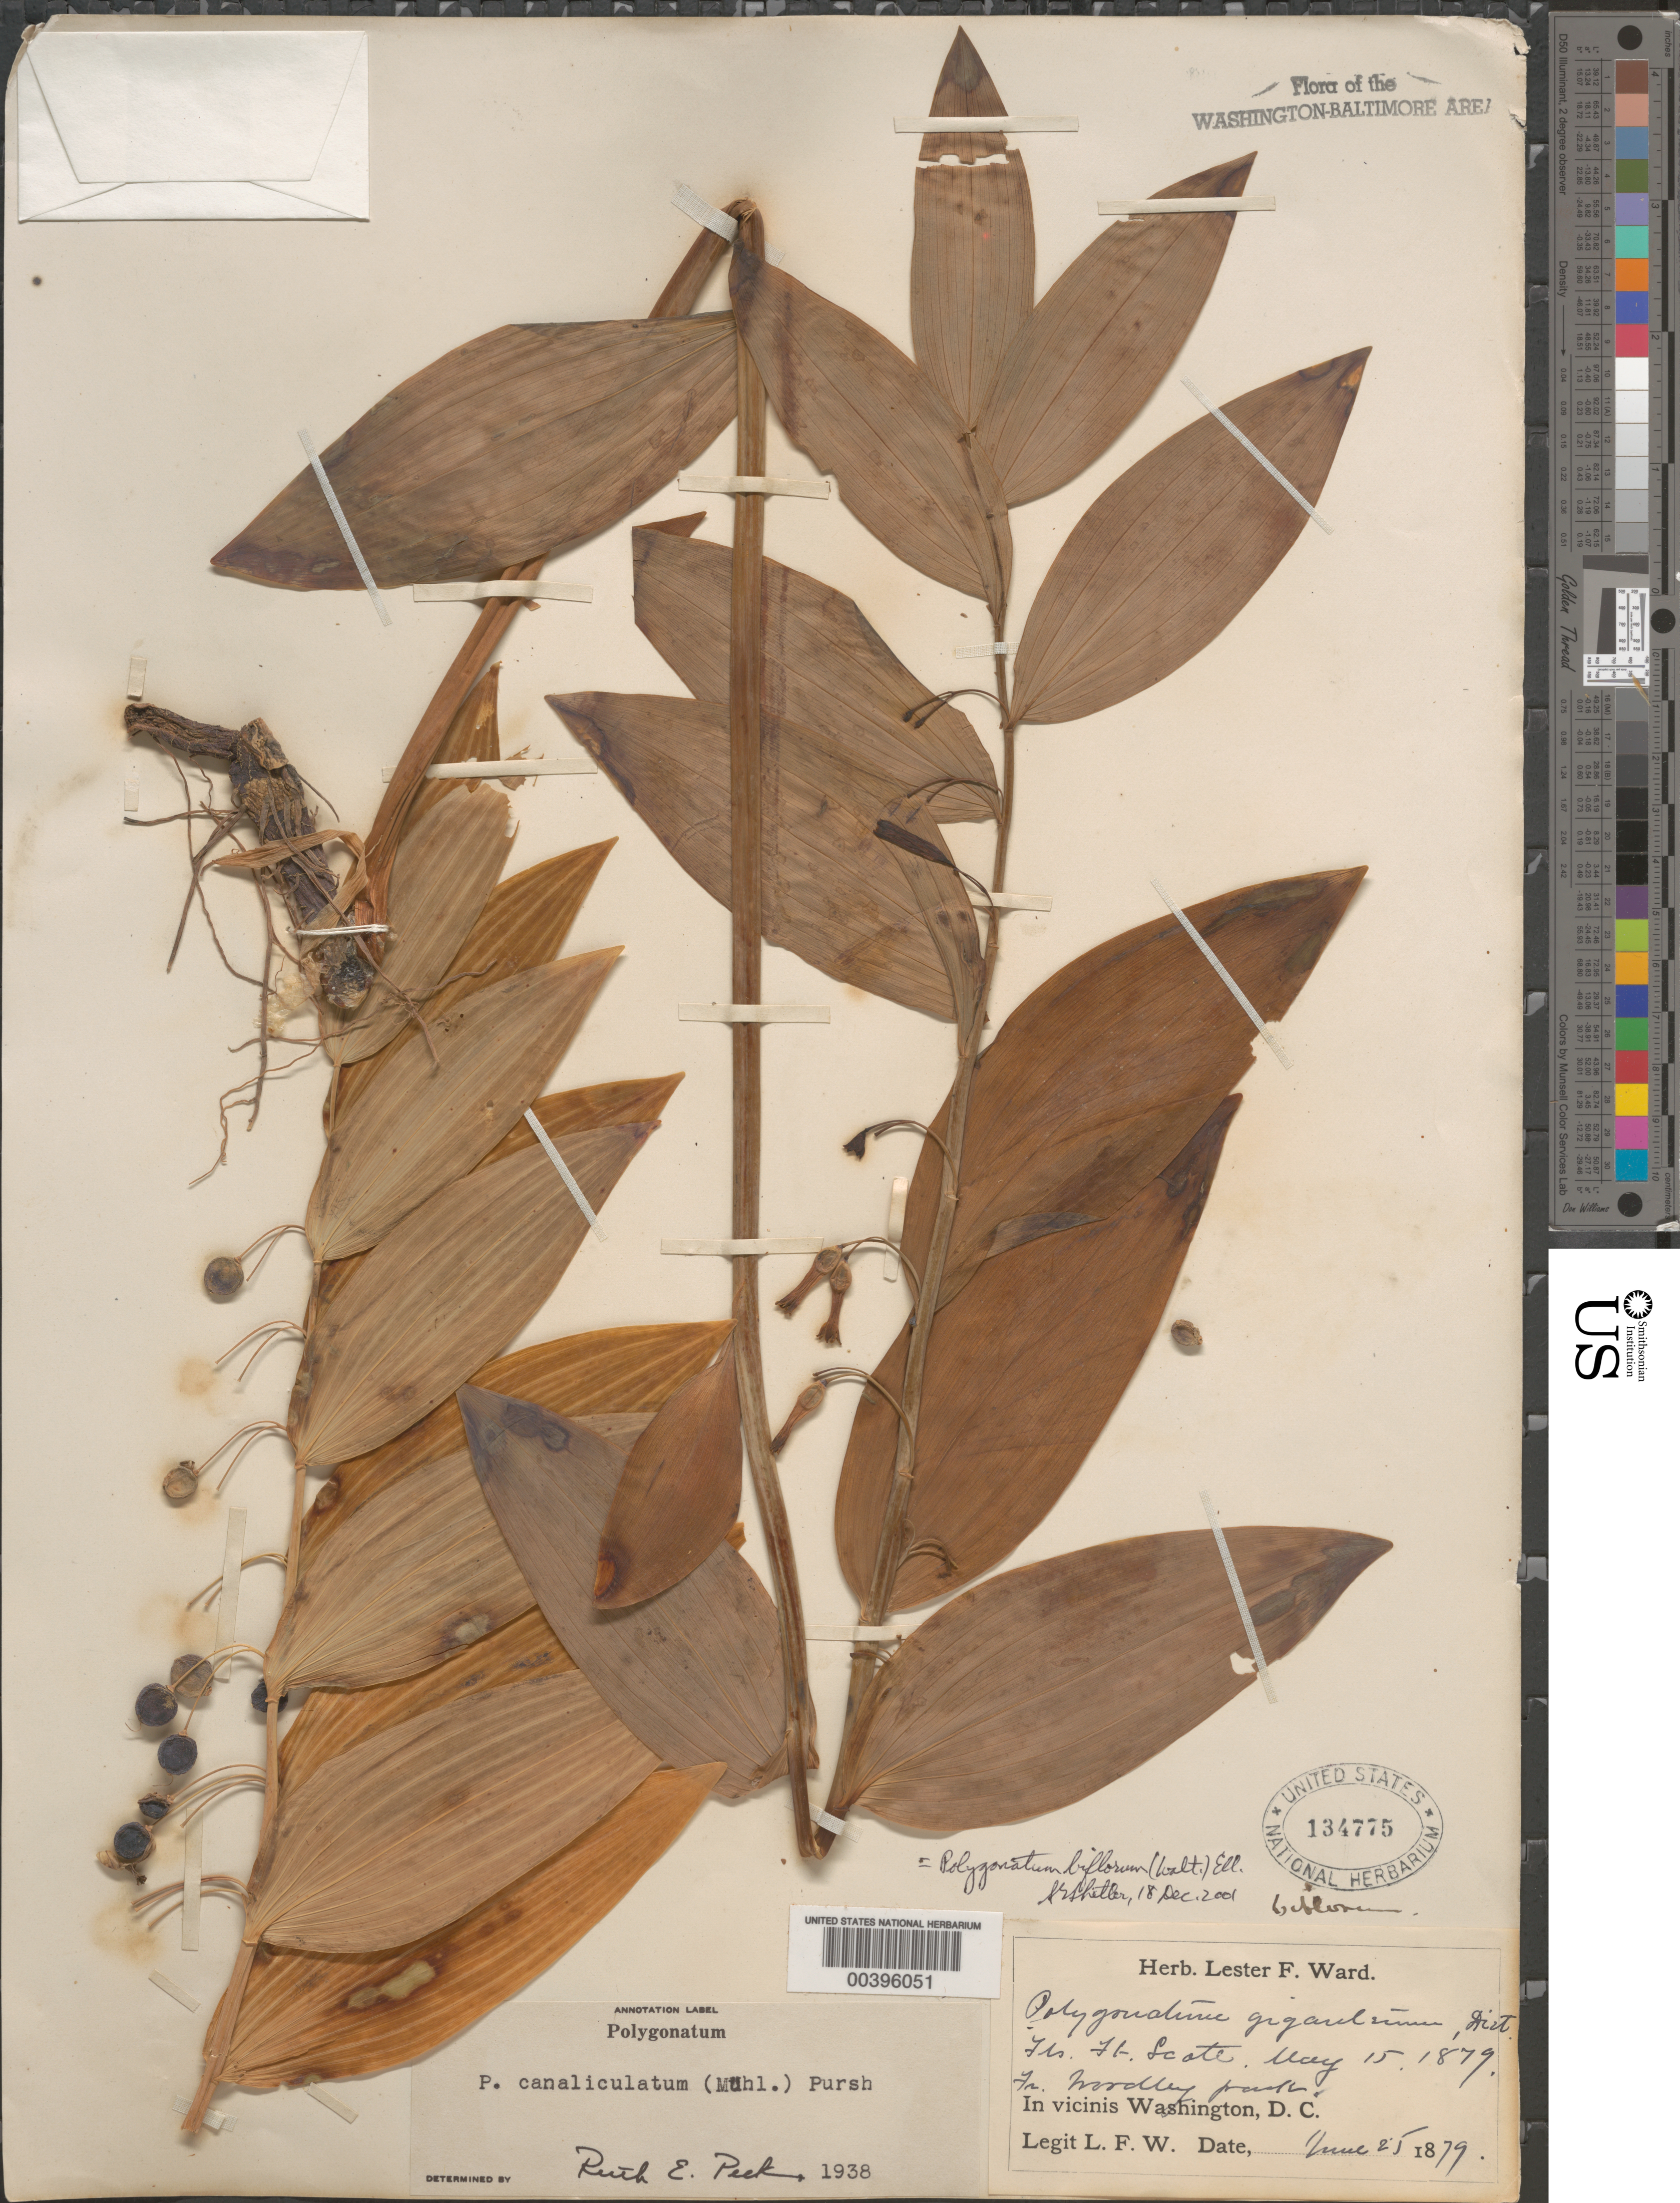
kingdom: Plantae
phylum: Tracheophyta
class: Liliopsida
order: Asparagales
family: Asparagaceae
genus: Polygonatum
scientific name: Polygonatum biflorum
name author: (Walter) Elliott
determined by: Shetler, Stanwyn G., (US), NMNH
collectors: L. F. Ward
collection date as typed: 15 May 1879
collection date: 1879-05-15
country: United States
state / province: Virginia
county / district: Arlington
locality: Fort Scott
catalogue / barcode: US 134775